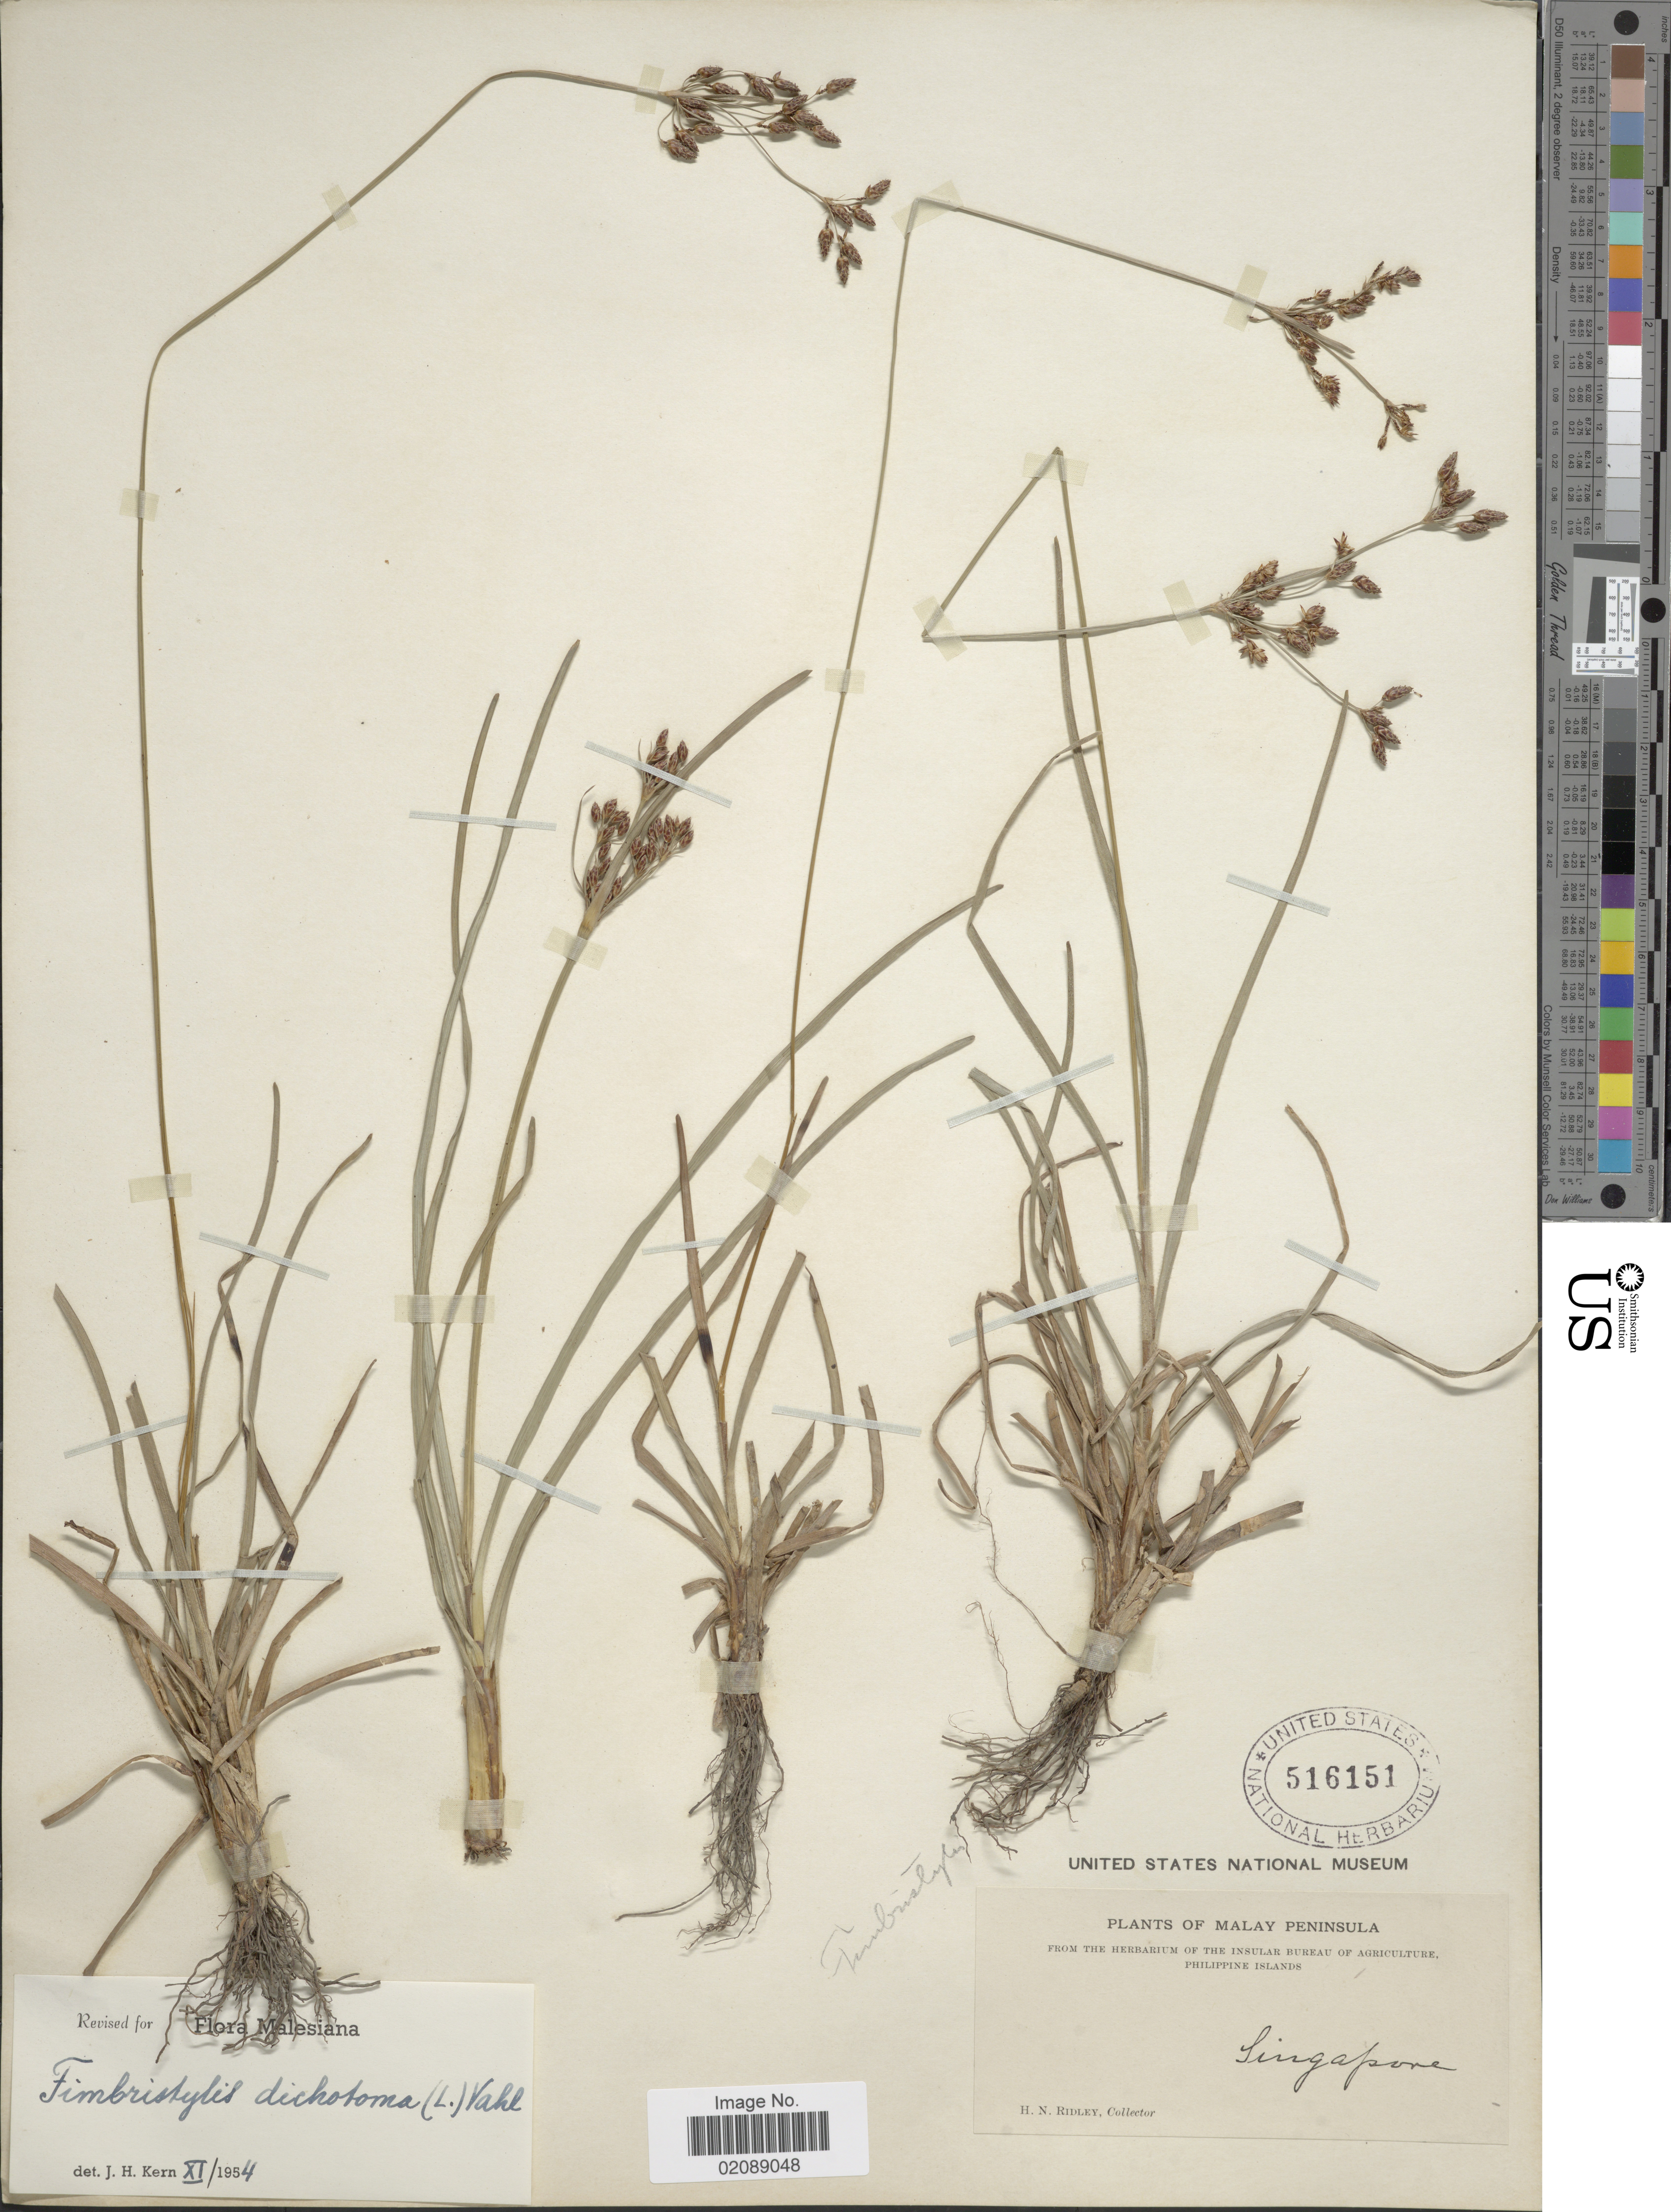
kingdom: Plantae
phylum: Tracheophyta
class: Liliopsida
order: Poales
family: Cyperaceae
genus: Fimbristylis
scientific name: Fimbristylis dichotoma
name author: (L.) Vahl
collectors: H. N. Ridley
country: Singapore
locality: Malay Peninsula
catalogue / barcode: US 516151